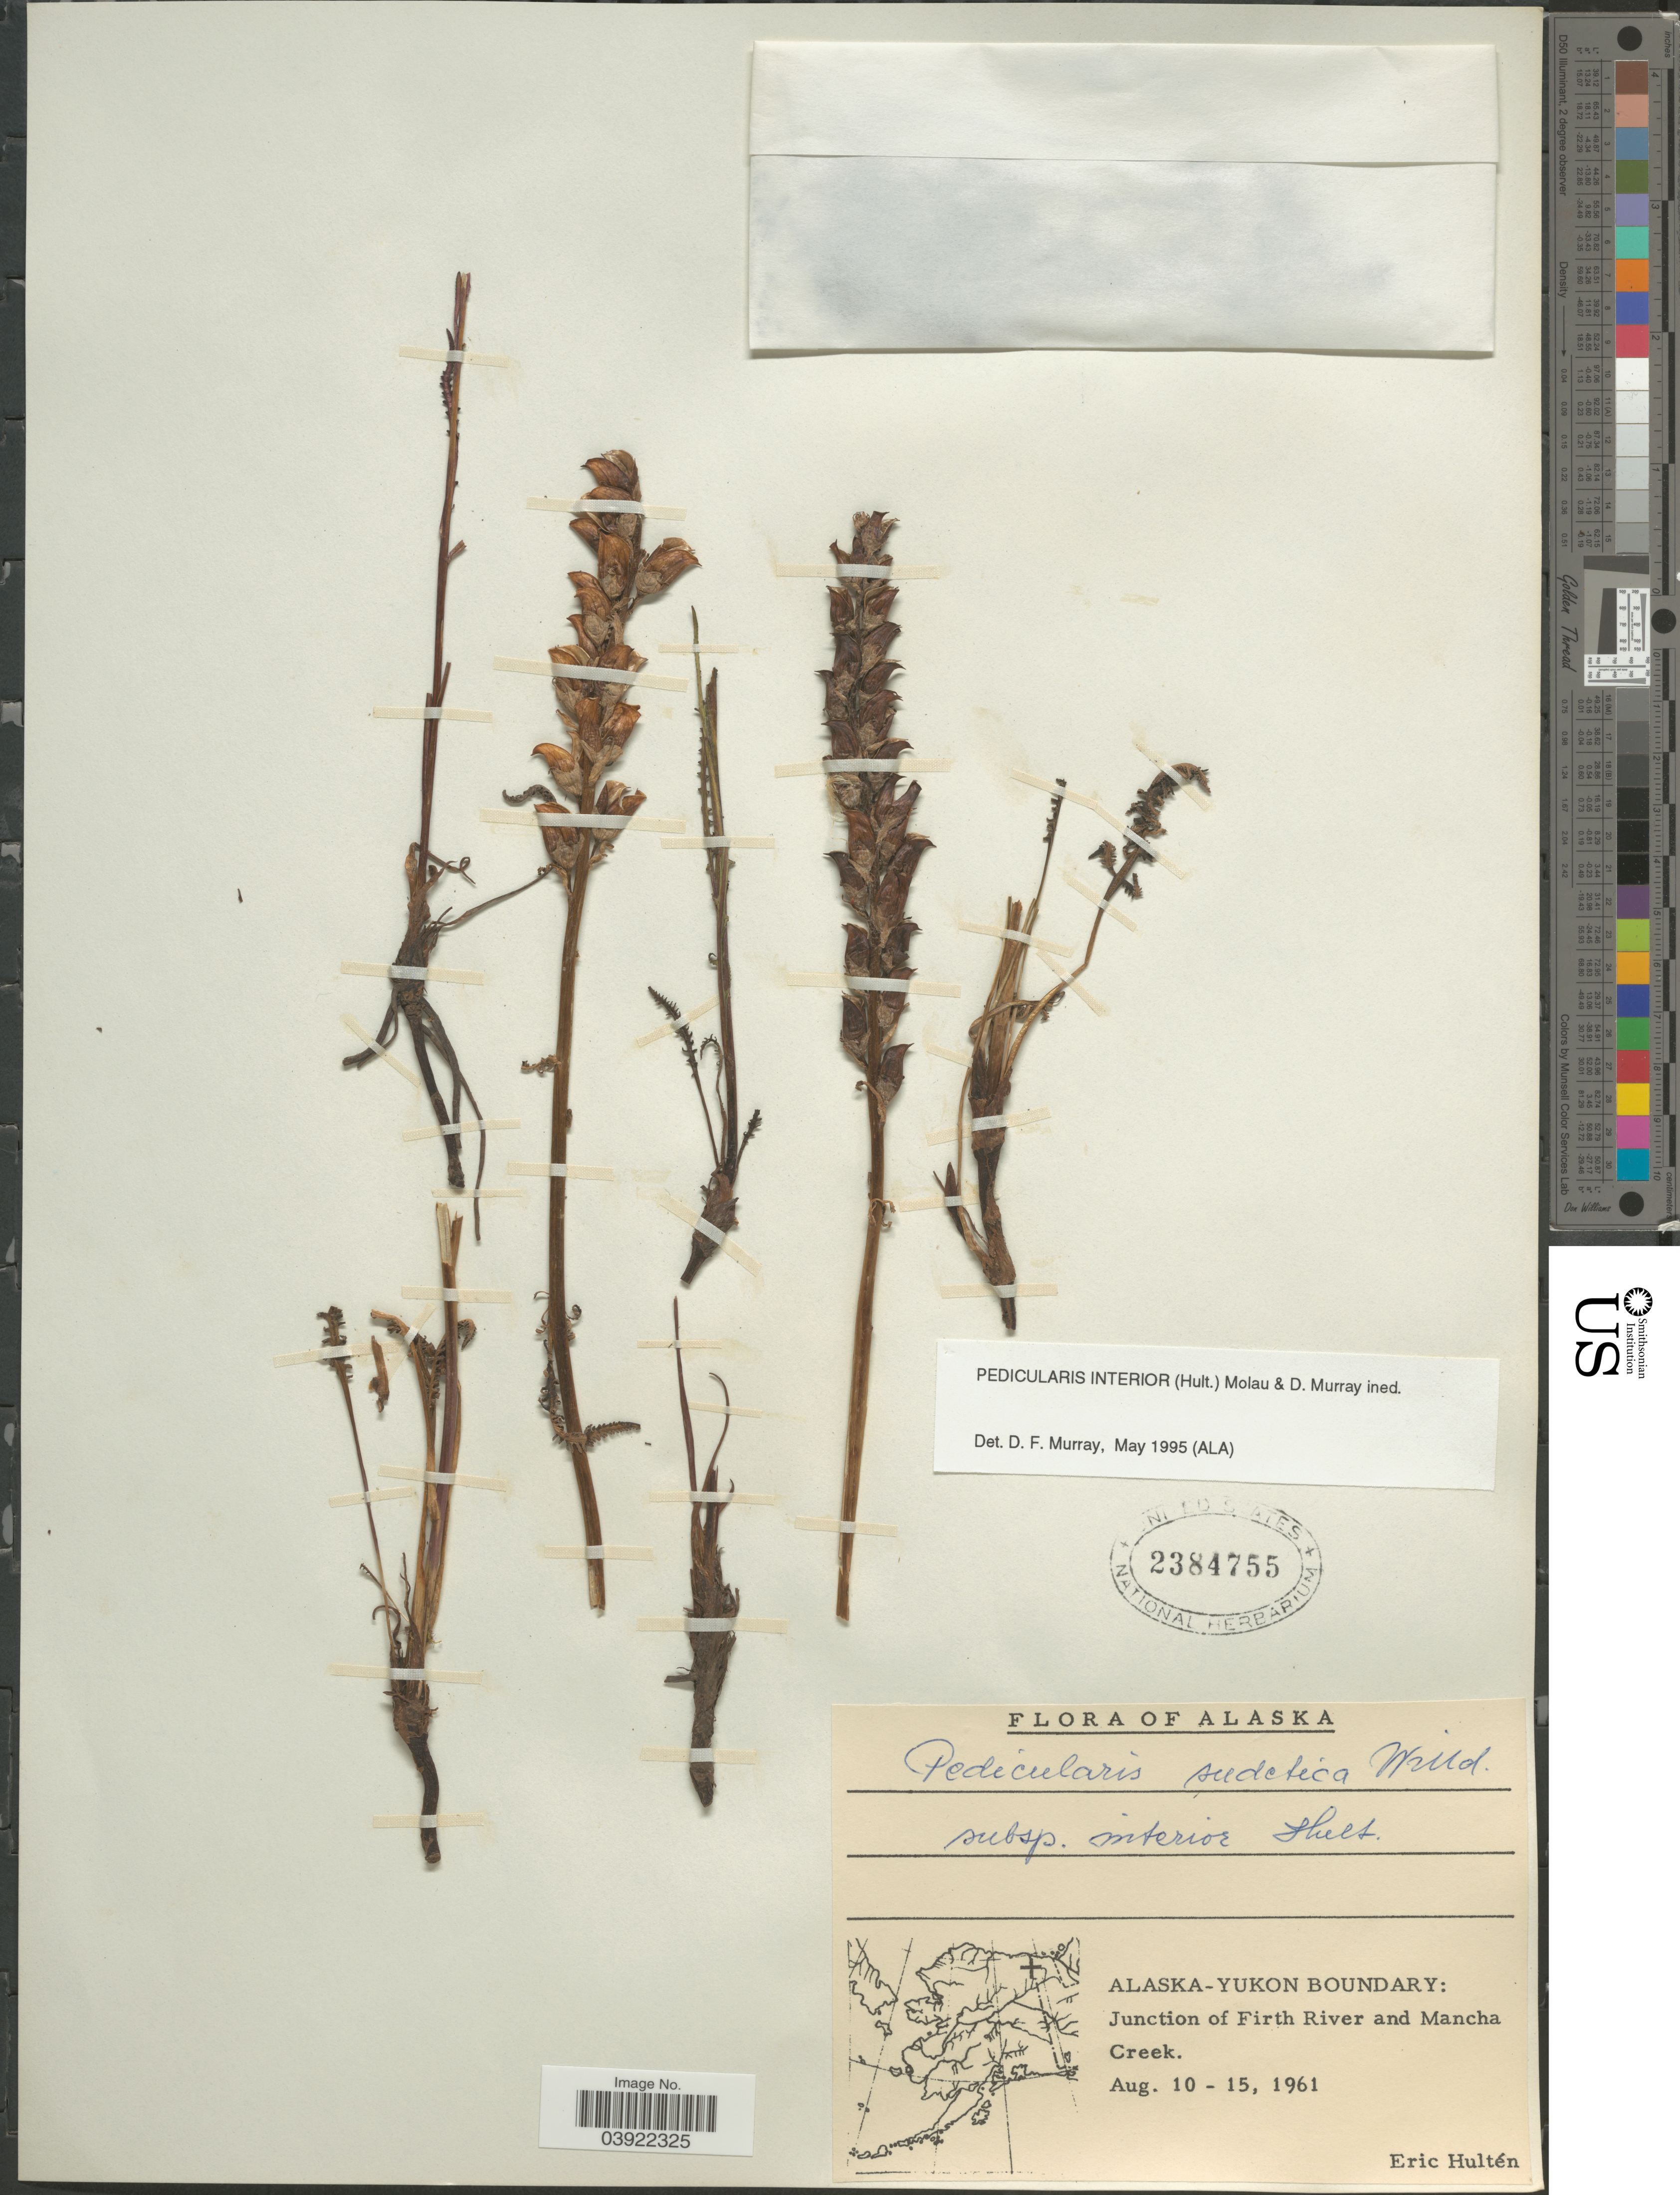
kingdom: Plantae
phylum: Tracheophyta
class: Magnoliopsida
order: Lamiales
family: Orobanchaceae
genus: Pedicularis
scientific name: Pedicularis interior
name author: (Hultén) Molau & D.F. Murray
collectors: E. G. Hultén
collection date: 1961-08-10/1961-08-15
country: United States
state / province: Alaska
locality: Yukon Boundary: Junction of Firth River and Mancha Creek.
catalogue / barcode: US 2384755